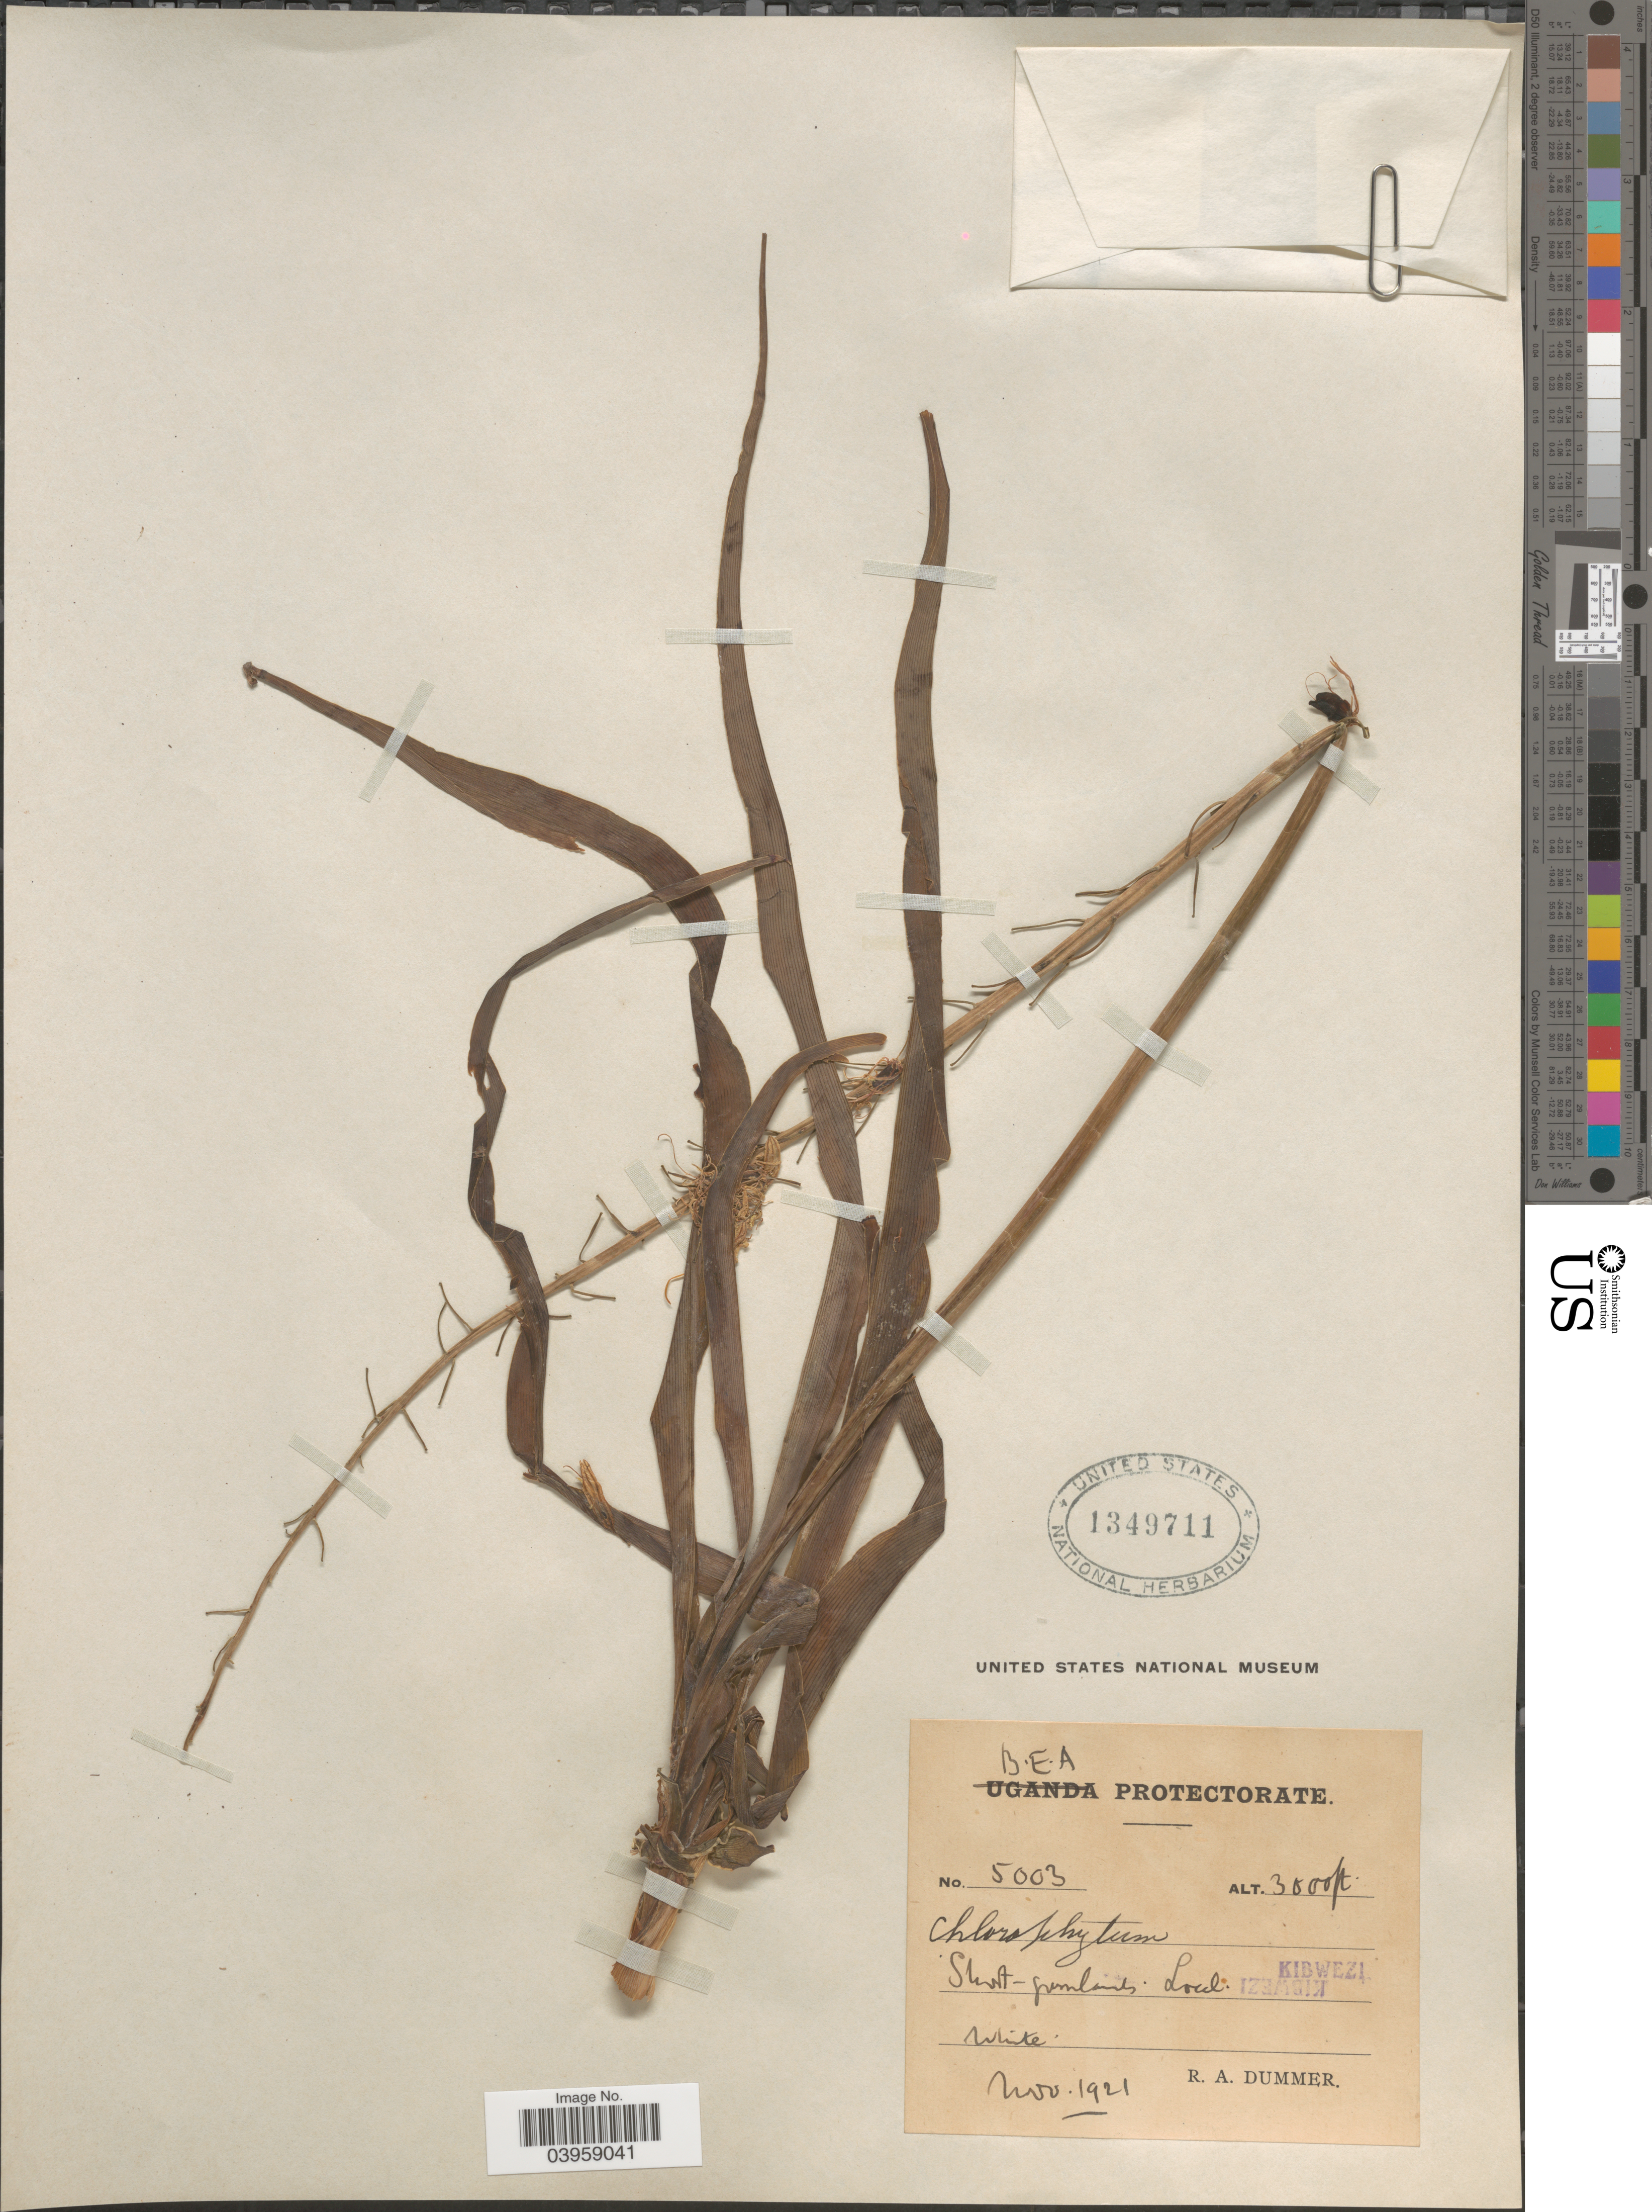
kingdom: Plantae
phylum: Tracheophyta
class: Liliopsida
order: Asparagales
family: Asparagaceae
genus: Chlorophytum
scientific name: Chlorophytum sp.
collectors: R. Dümmer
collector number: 5003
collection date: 1921-11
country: Kenya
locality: B.E.A. Protectorate. Kibwezi.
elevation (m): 914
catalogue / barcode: US 1349711